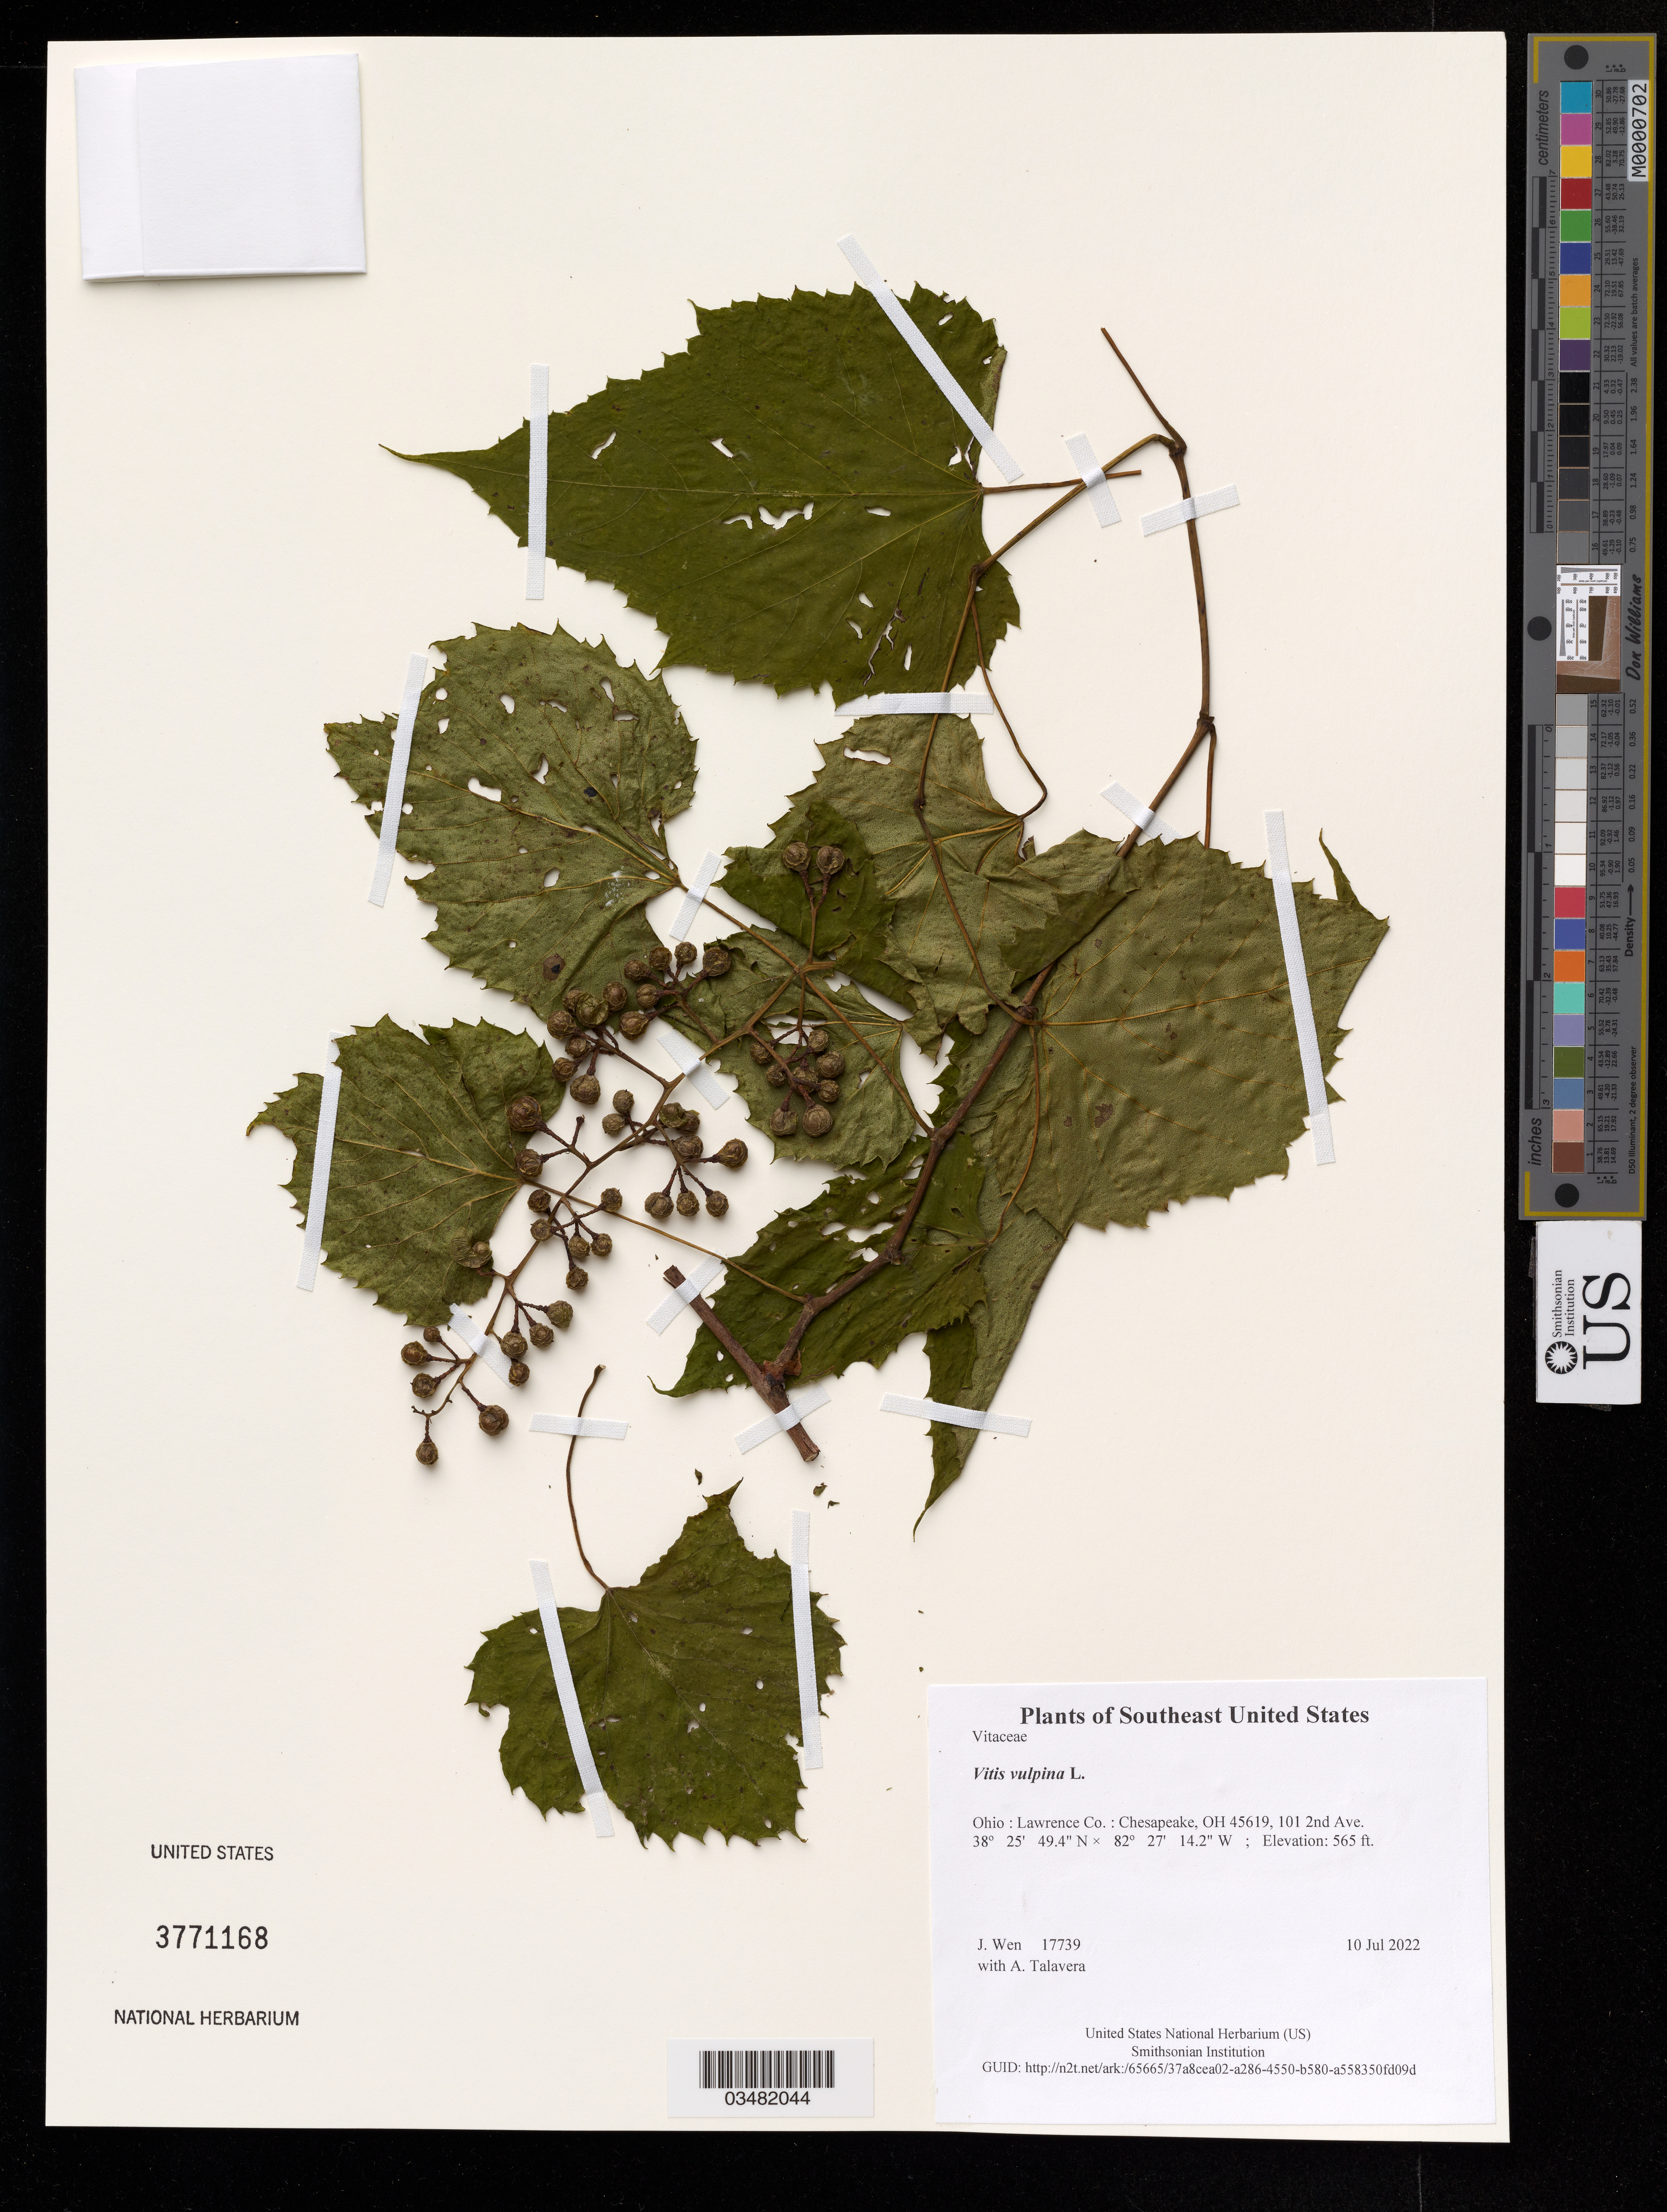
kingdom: Plantae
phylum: Tracheophyta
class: Magnoliopsida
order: Vitales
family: Vitaceae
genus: Vitis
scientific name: Vitis vulpina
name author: L.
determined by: Wen, Jun, (BOT), Smithsonian Institution - National Museum of Natural History (UNITED STATES)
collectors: J. Wen & A. Talavera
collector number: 17739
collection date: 2022-07-10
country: United States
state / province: Ohio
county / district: Lawrence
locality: Chesapeake, OH 45619, 101 2nd Ave.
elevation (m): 172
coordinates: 38 25.823 N, 82 27.236 W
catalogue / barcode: US 3771168